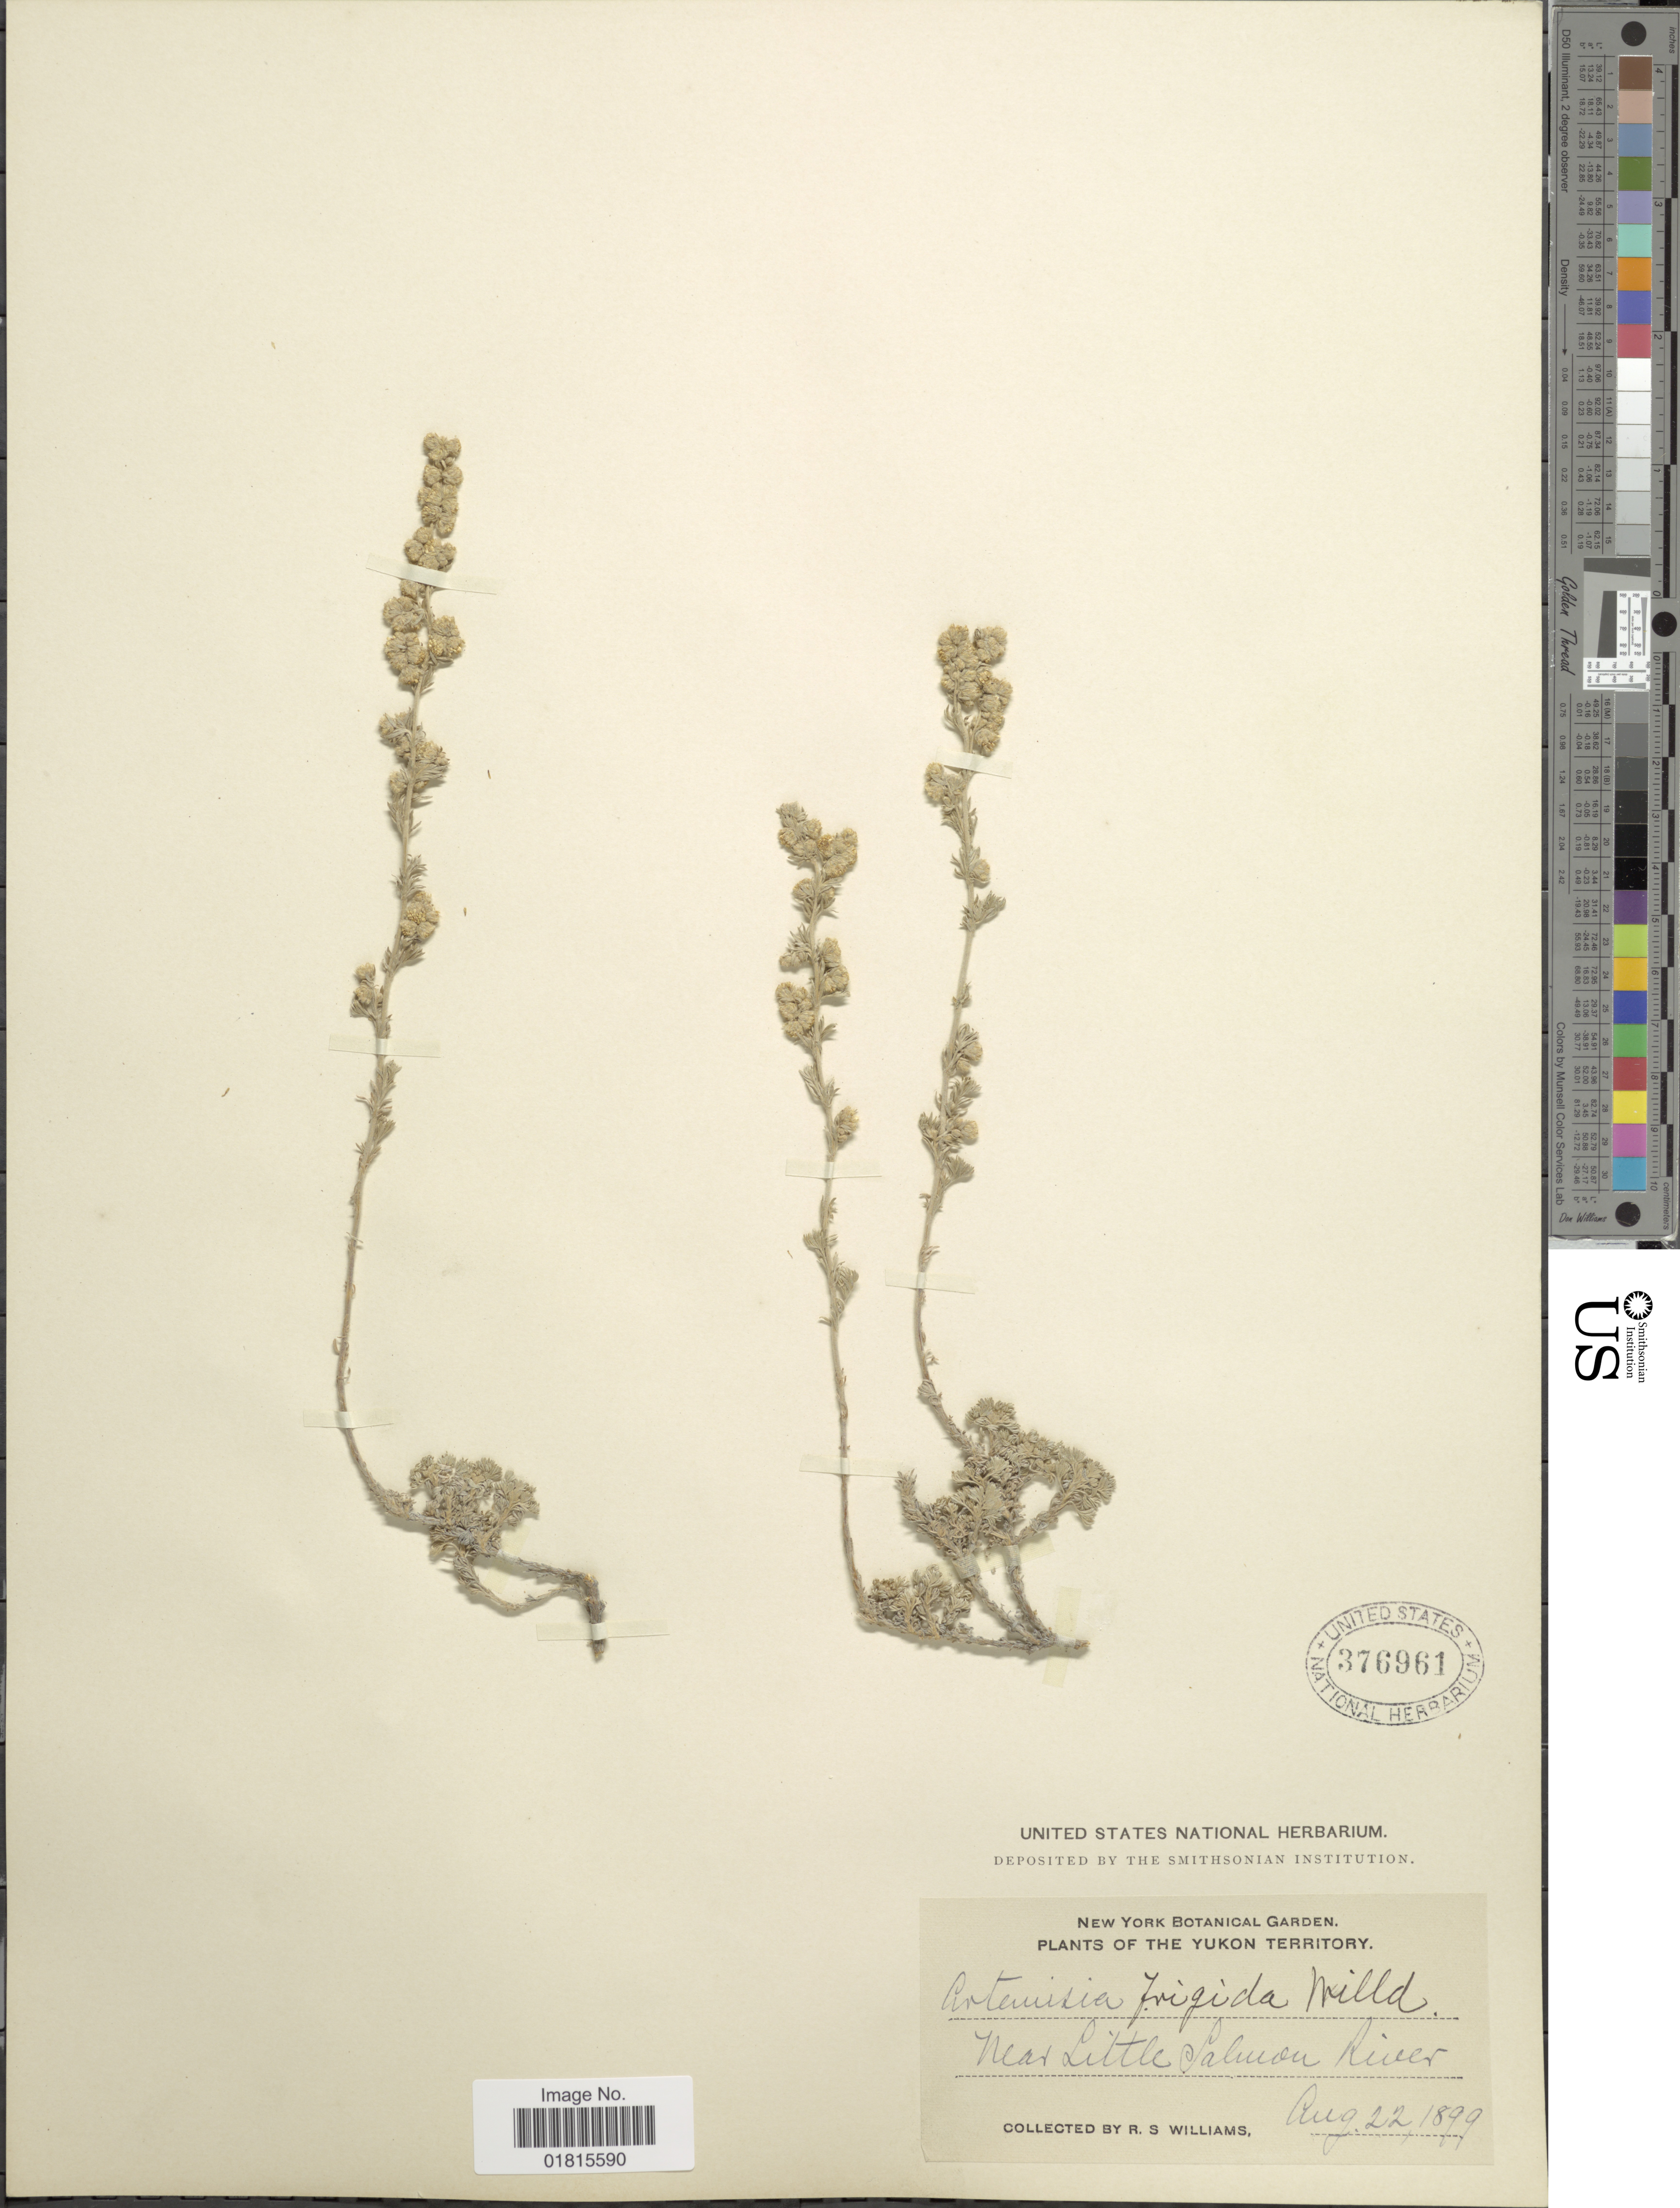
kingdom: Plantae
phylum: Tracheophyta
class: Magnoliopsida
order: Asterales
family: Asteraceae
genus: Artemisia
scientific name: Artemisia frigida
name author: Willd.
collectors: R. S. Williams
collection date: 1899-08-22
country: Canada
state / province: Yukon Territory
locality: Near Little Salmon River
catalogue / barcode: US 376961